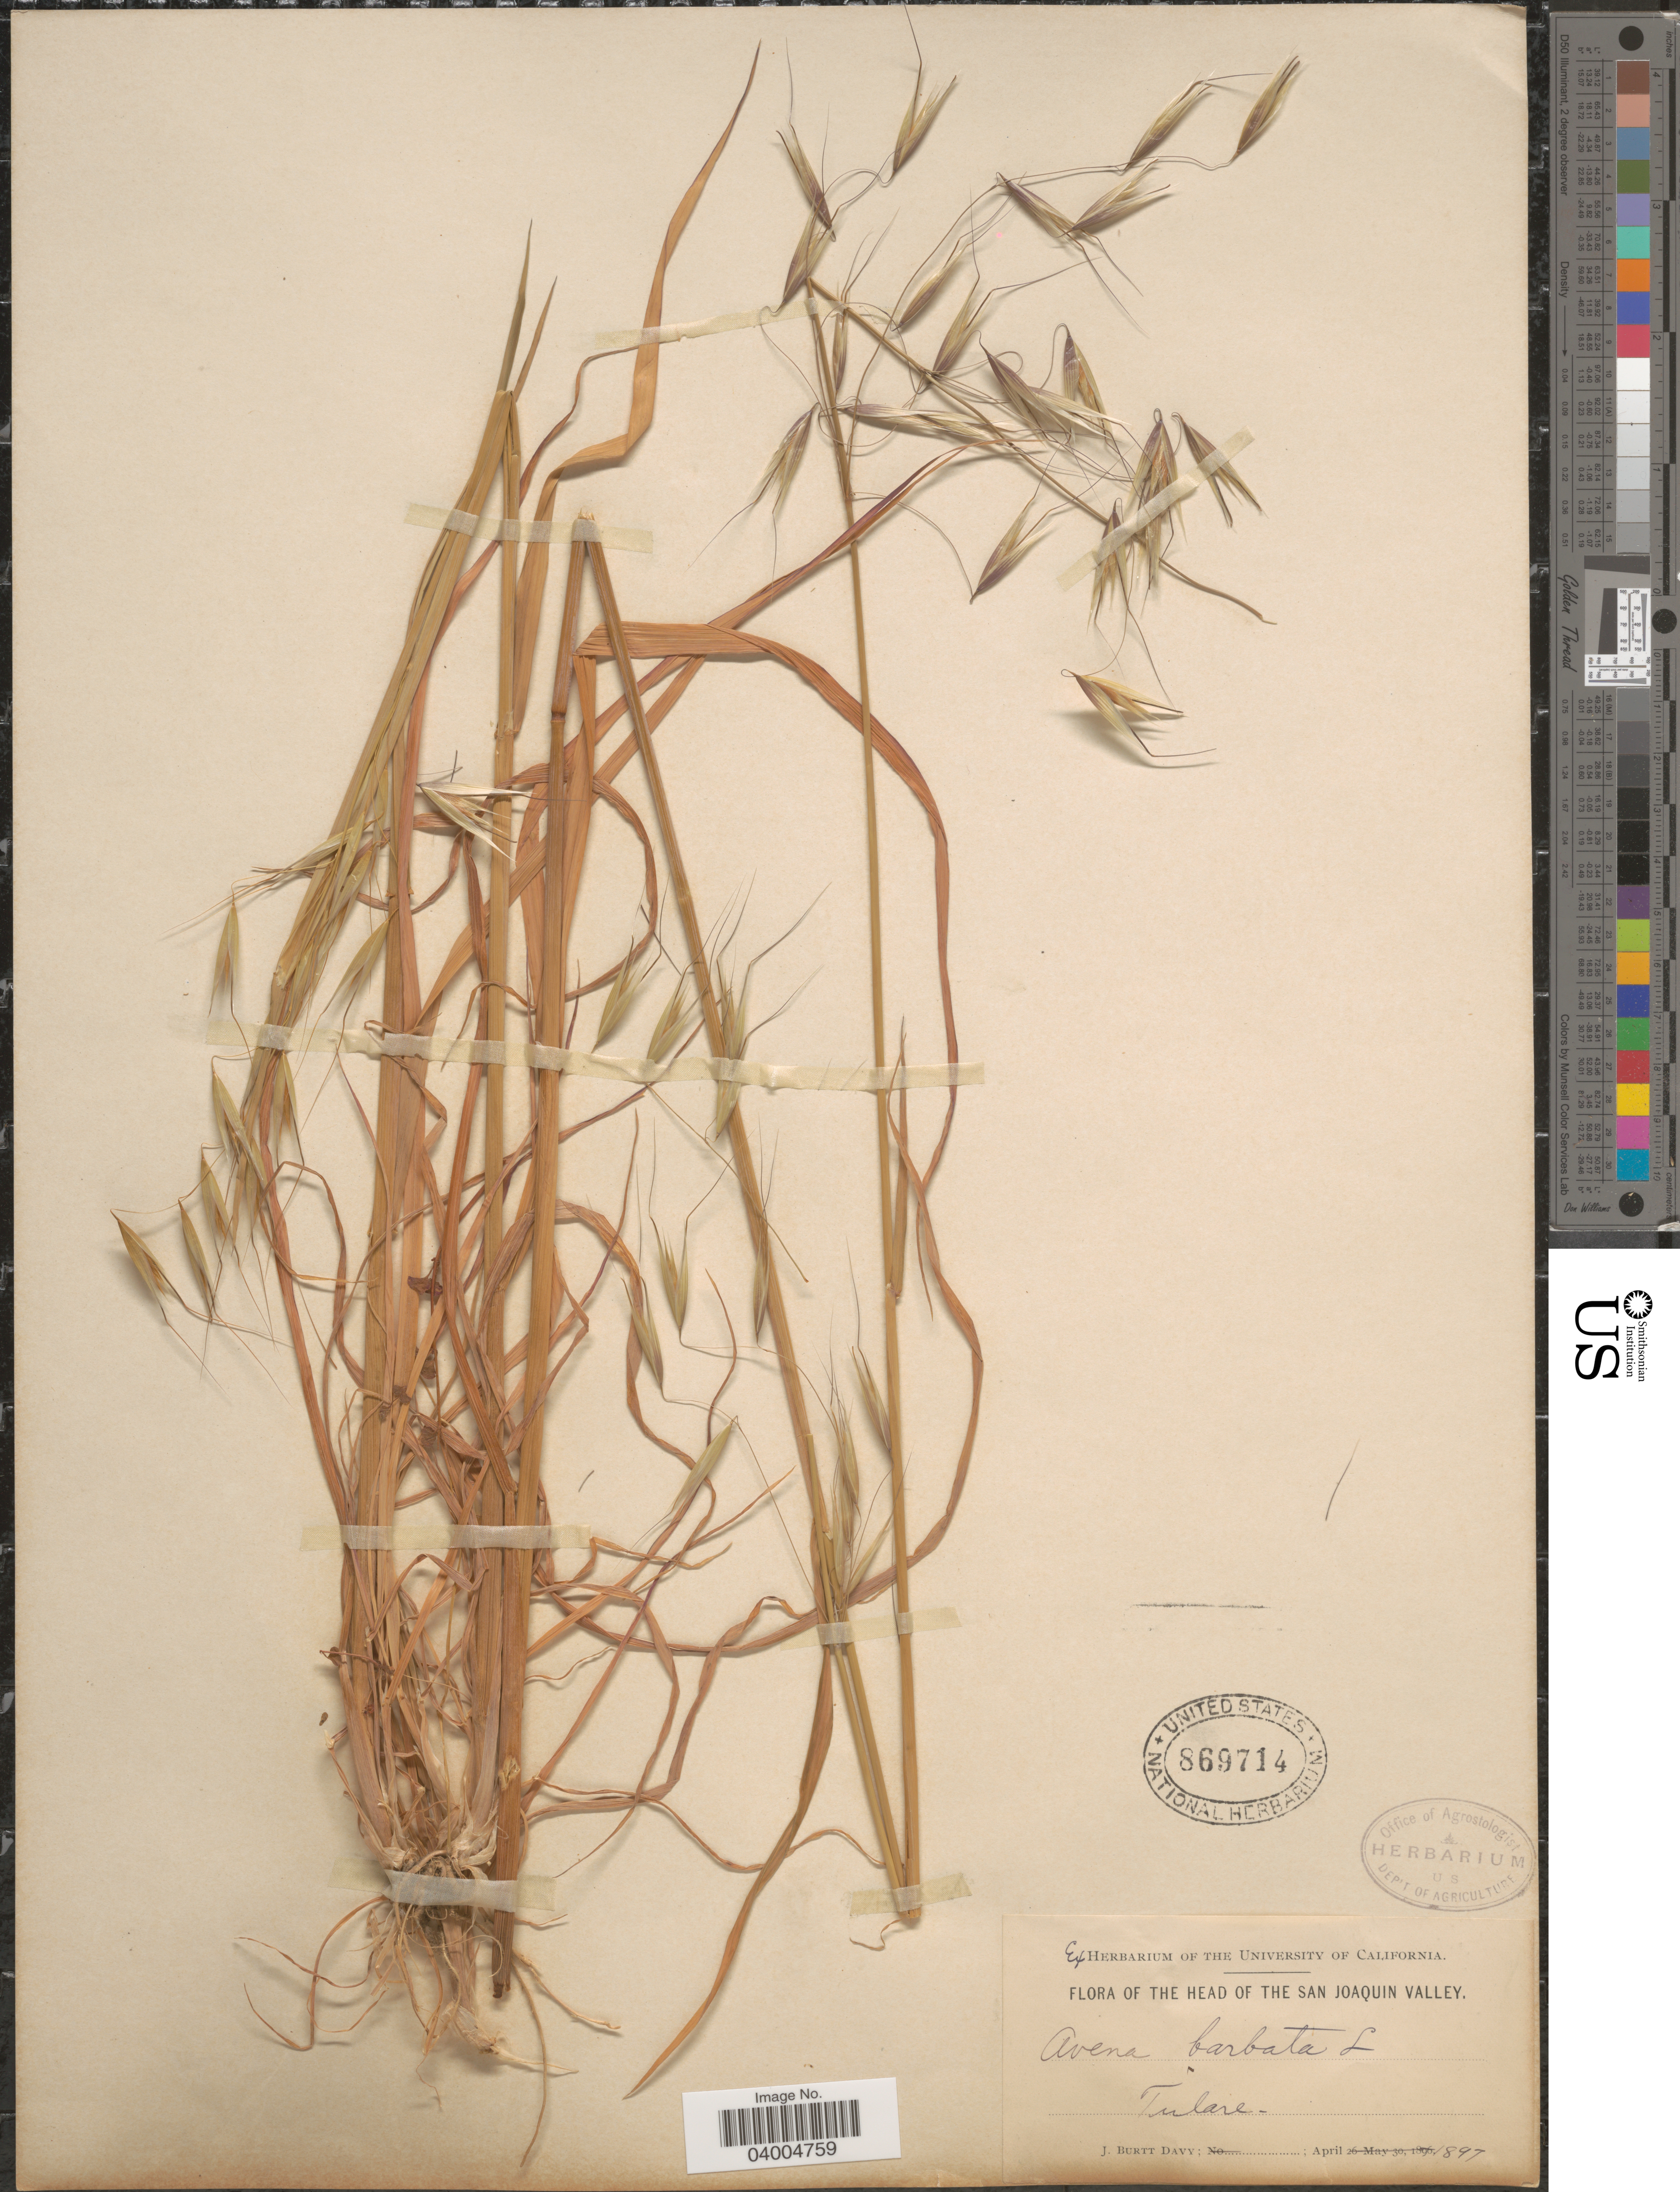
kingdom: Plantae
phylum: Tracheophyta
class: Liliopsida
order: Poales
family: Poaceae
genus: Avena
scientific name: Avena barbata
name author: Pott ex Link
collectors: J. Burtt Davy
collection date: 1897-04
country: United States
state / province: California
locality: The Head of the San Joaquin Valley. Tulare.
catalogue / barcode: US 869714